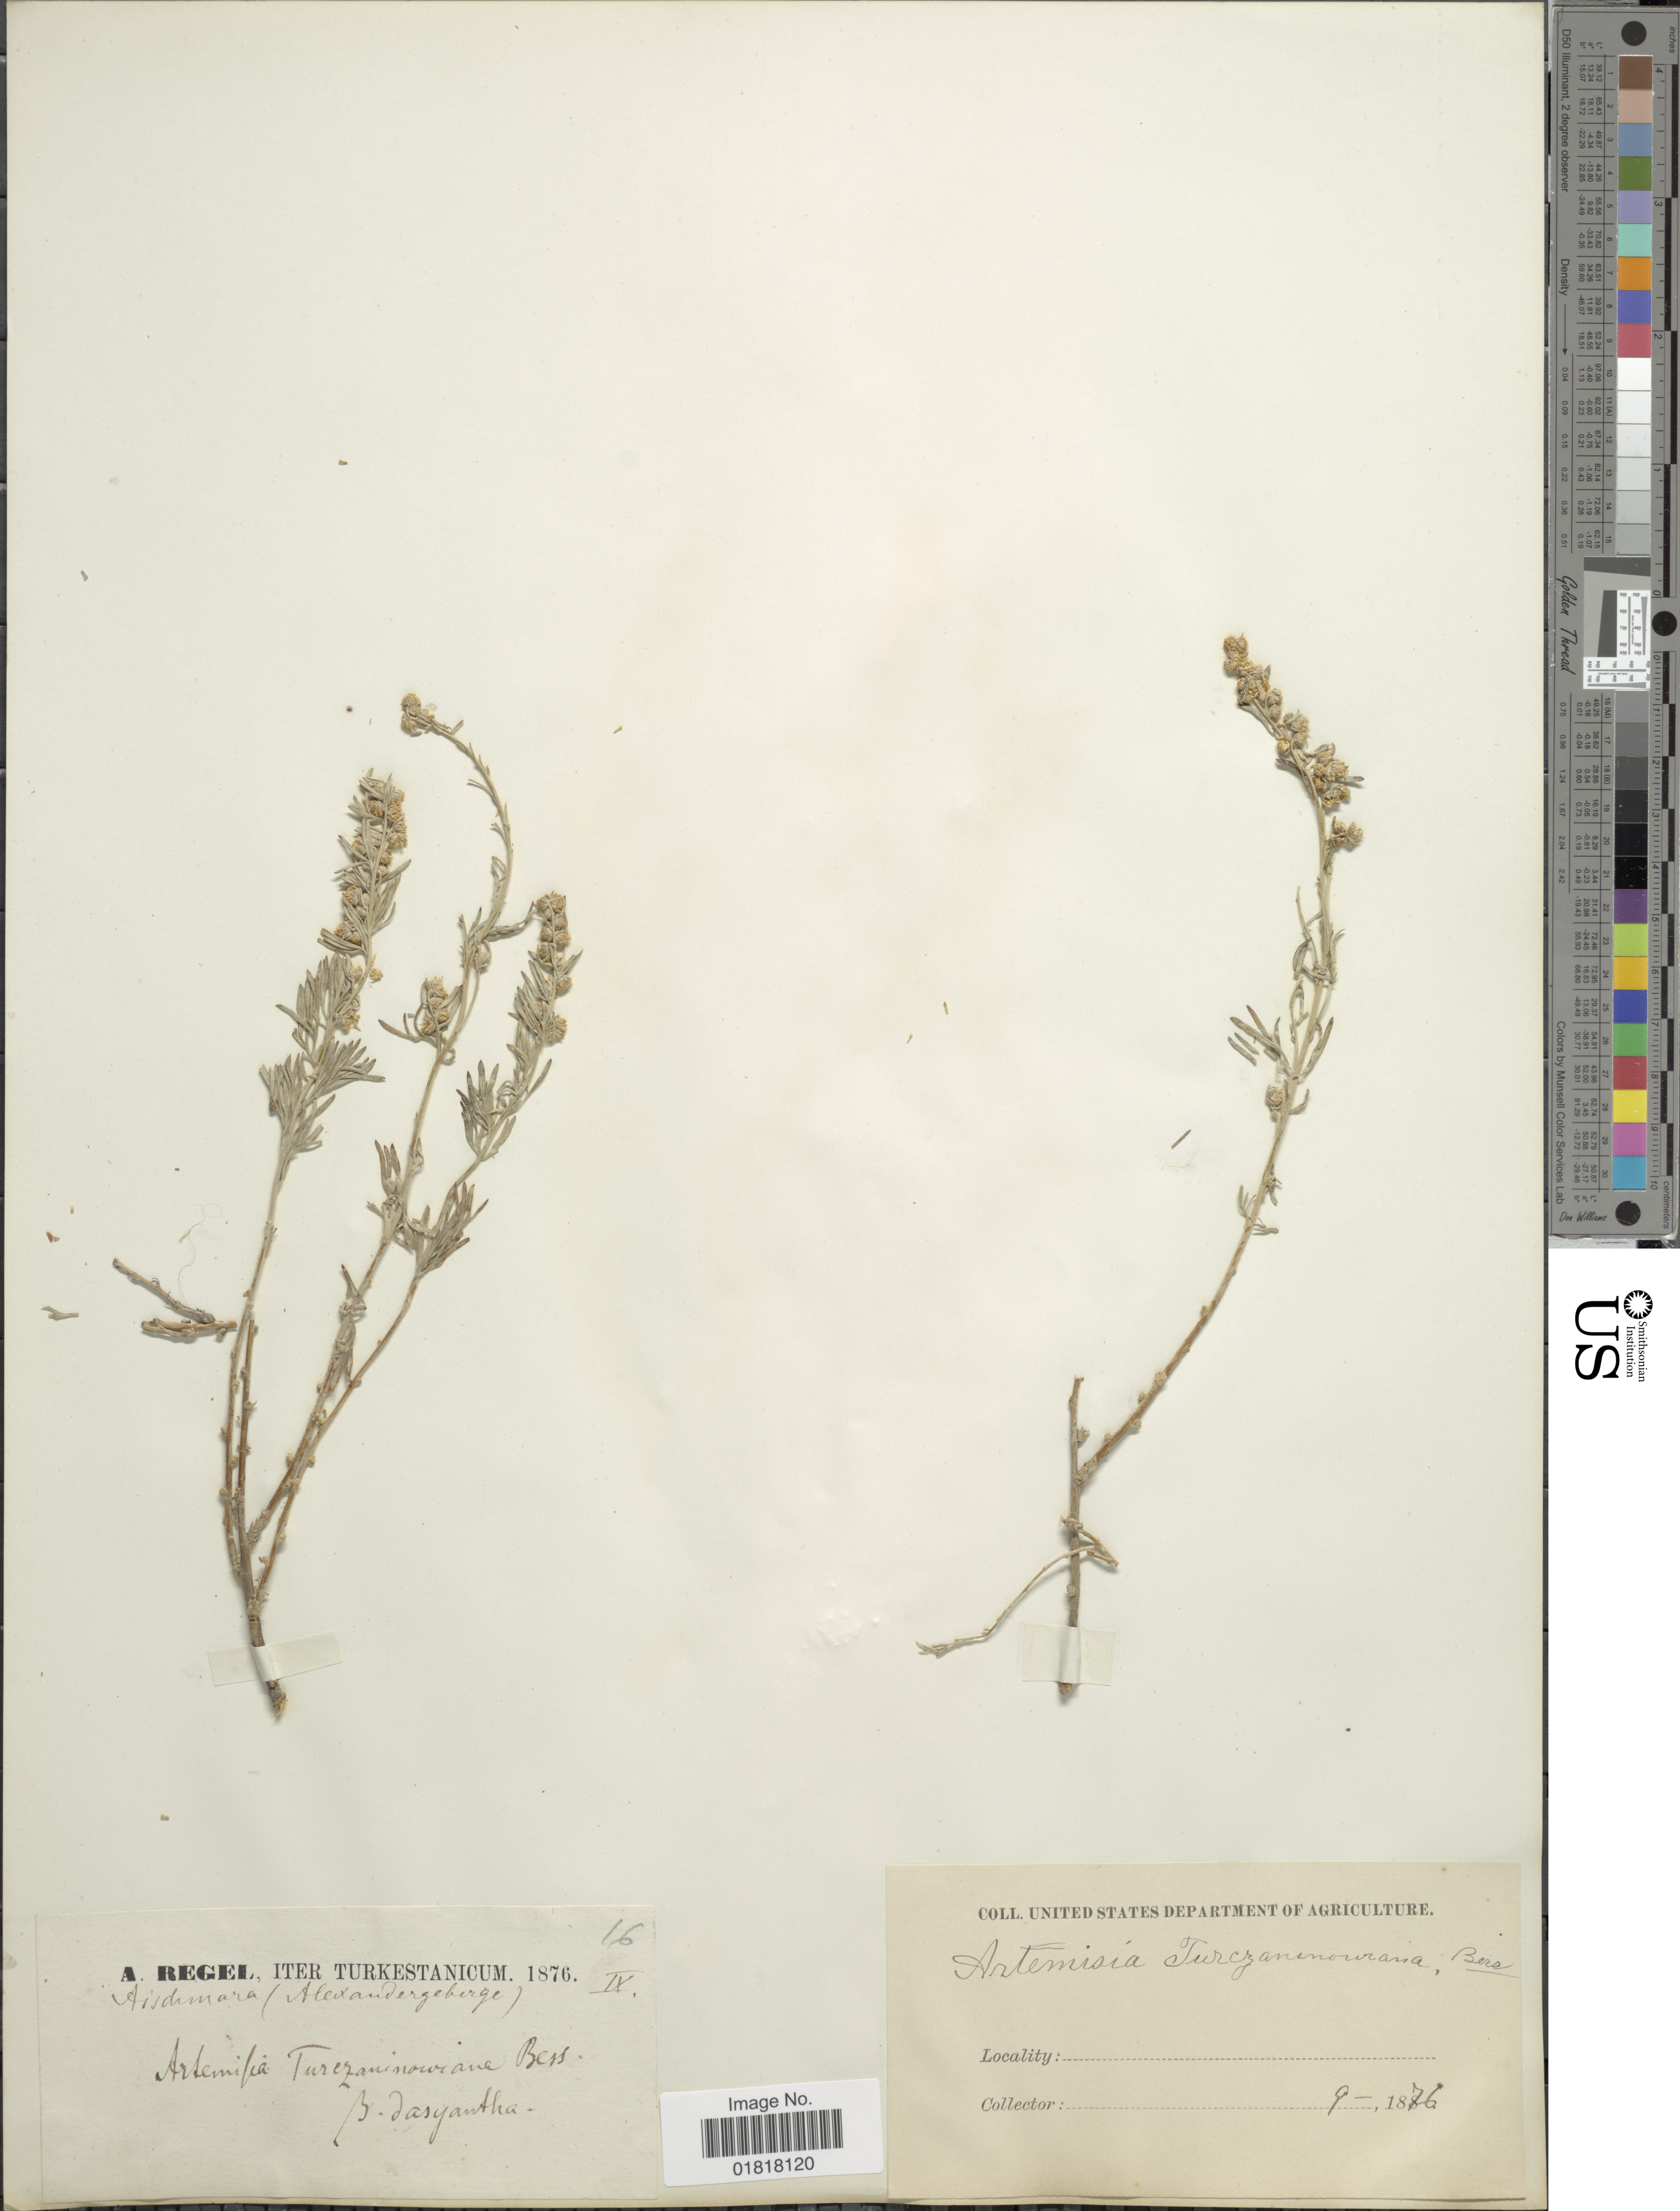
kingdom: Plantae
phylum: Tracheophyta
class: Magnoliopsida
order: Asterales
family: Asteraceae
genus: Artemisia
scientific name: Artemisia turczaninowiana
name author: Besser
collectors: A. Regel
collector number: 16?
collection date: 1876-09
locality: Turkestanicum, B. dasyantha [unsure placement] [interpreted]